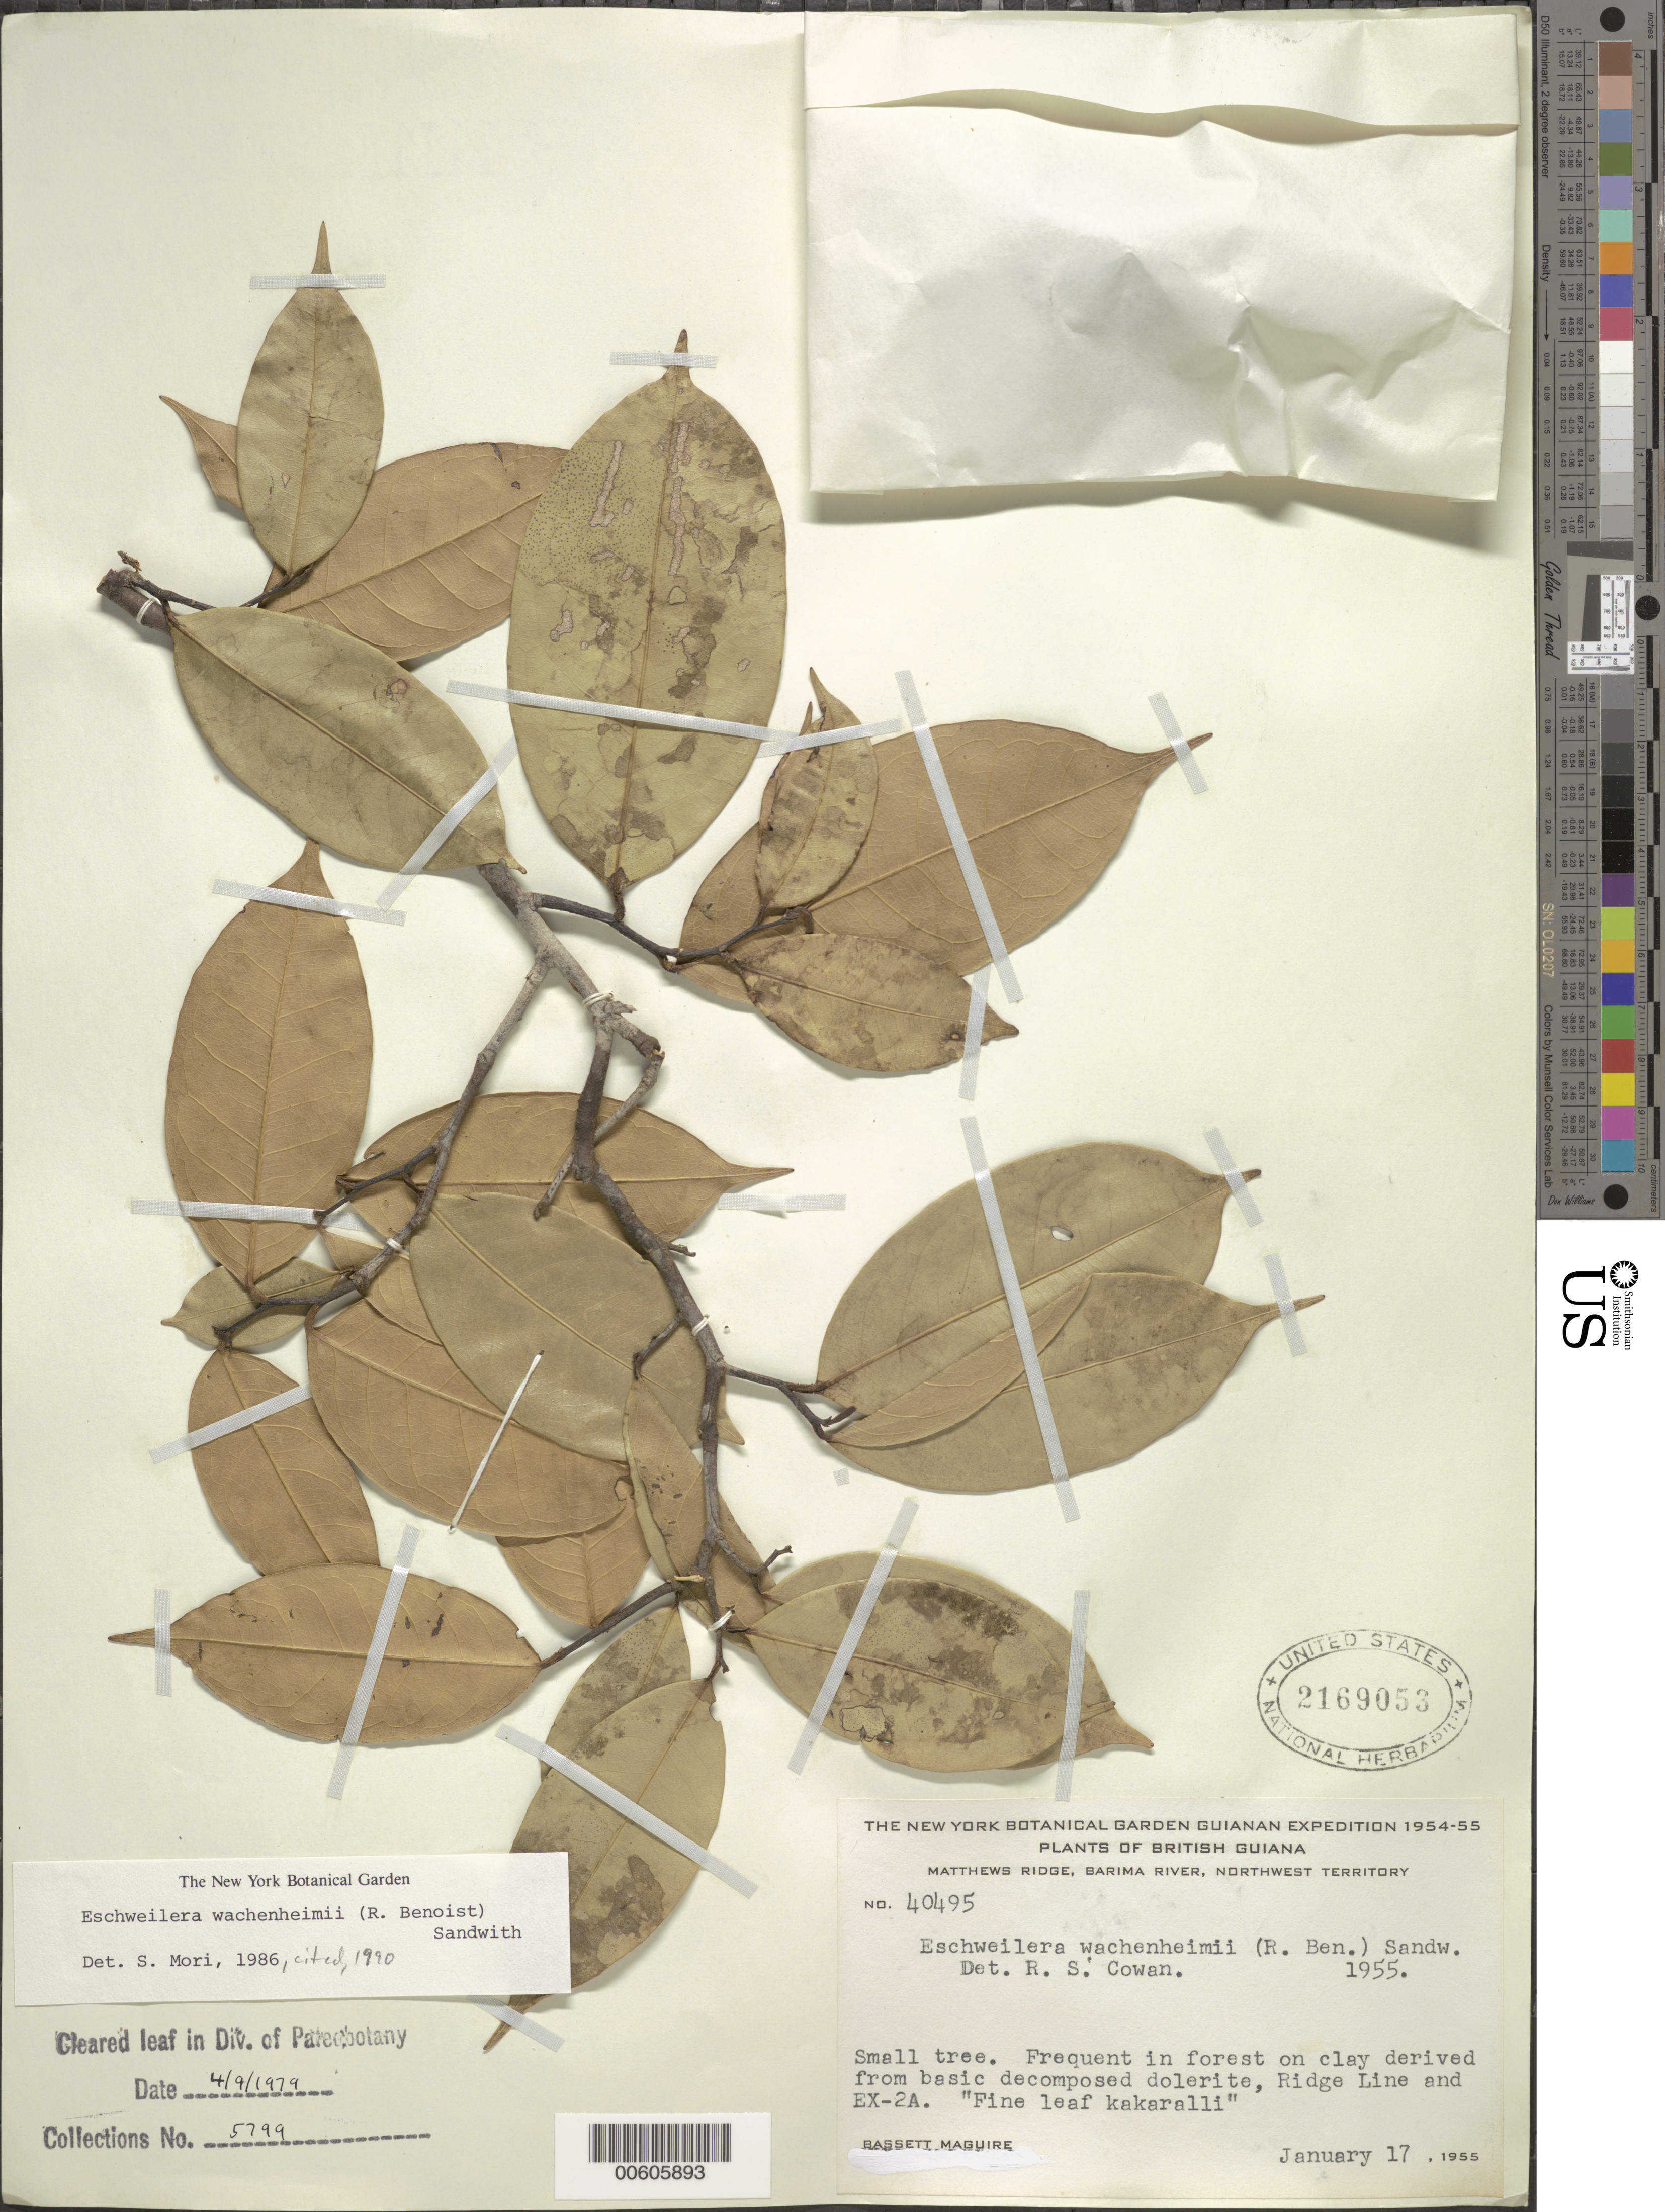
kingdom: Plantae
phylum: Tracheophyta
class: Magnoliopsida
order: Ericales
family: Lecythidaceae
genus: Eschweilera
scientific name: Eschweilera wachenheimii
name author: (Benoist) Sandwith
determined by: Mori, Scott A.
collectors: B. Maguire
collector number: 40495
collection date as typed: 17-Jan-55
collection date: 1955-01-17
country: Guyana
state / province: Barima-Waini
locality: Barima R., Matthews Ridge, Ridge Line at Line EX-2A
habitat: Forest on clay derived from basic decomposed dolerite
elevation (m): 210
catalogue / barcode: US 2169053